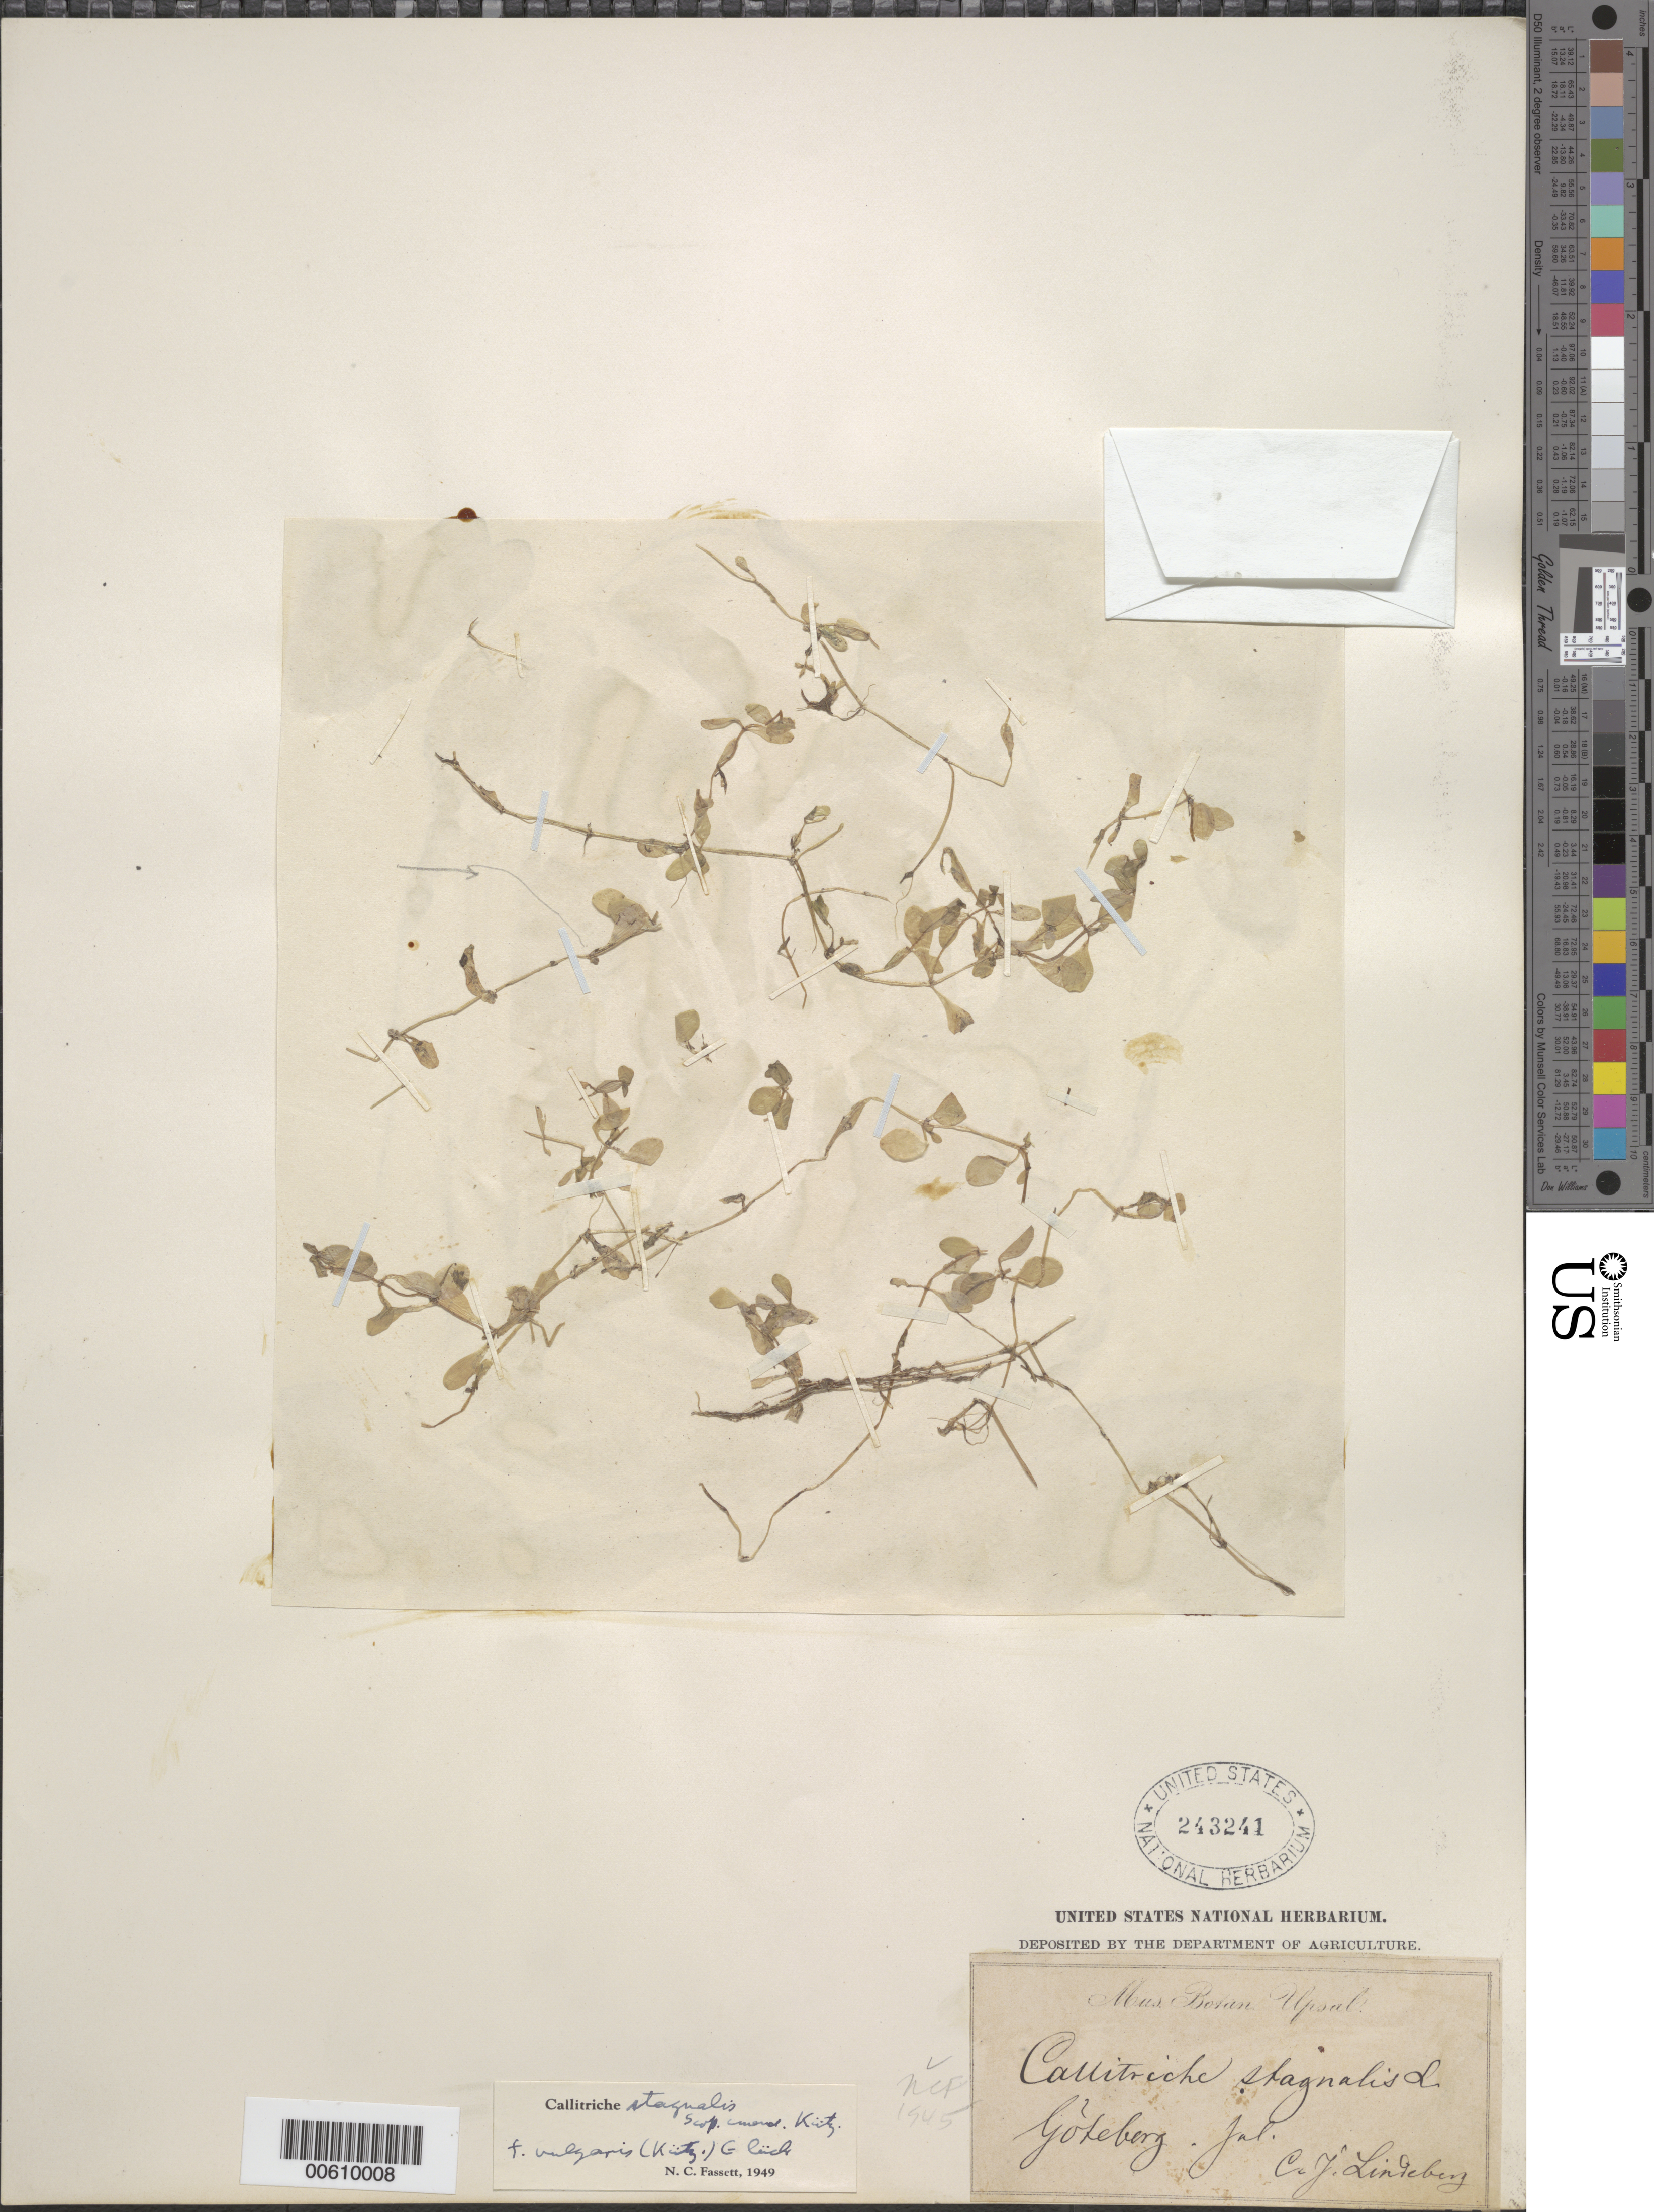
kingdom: Plantae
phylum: Tracheophyta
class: Magnoliopsida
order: Lamiales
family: Plantaginaceae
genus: Callitriche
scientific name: Callitriche stagnalis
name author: Scop.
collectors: C. Lindebey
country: Sweden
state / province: Västra Götaland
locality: Goteberg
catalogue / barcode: US 243241